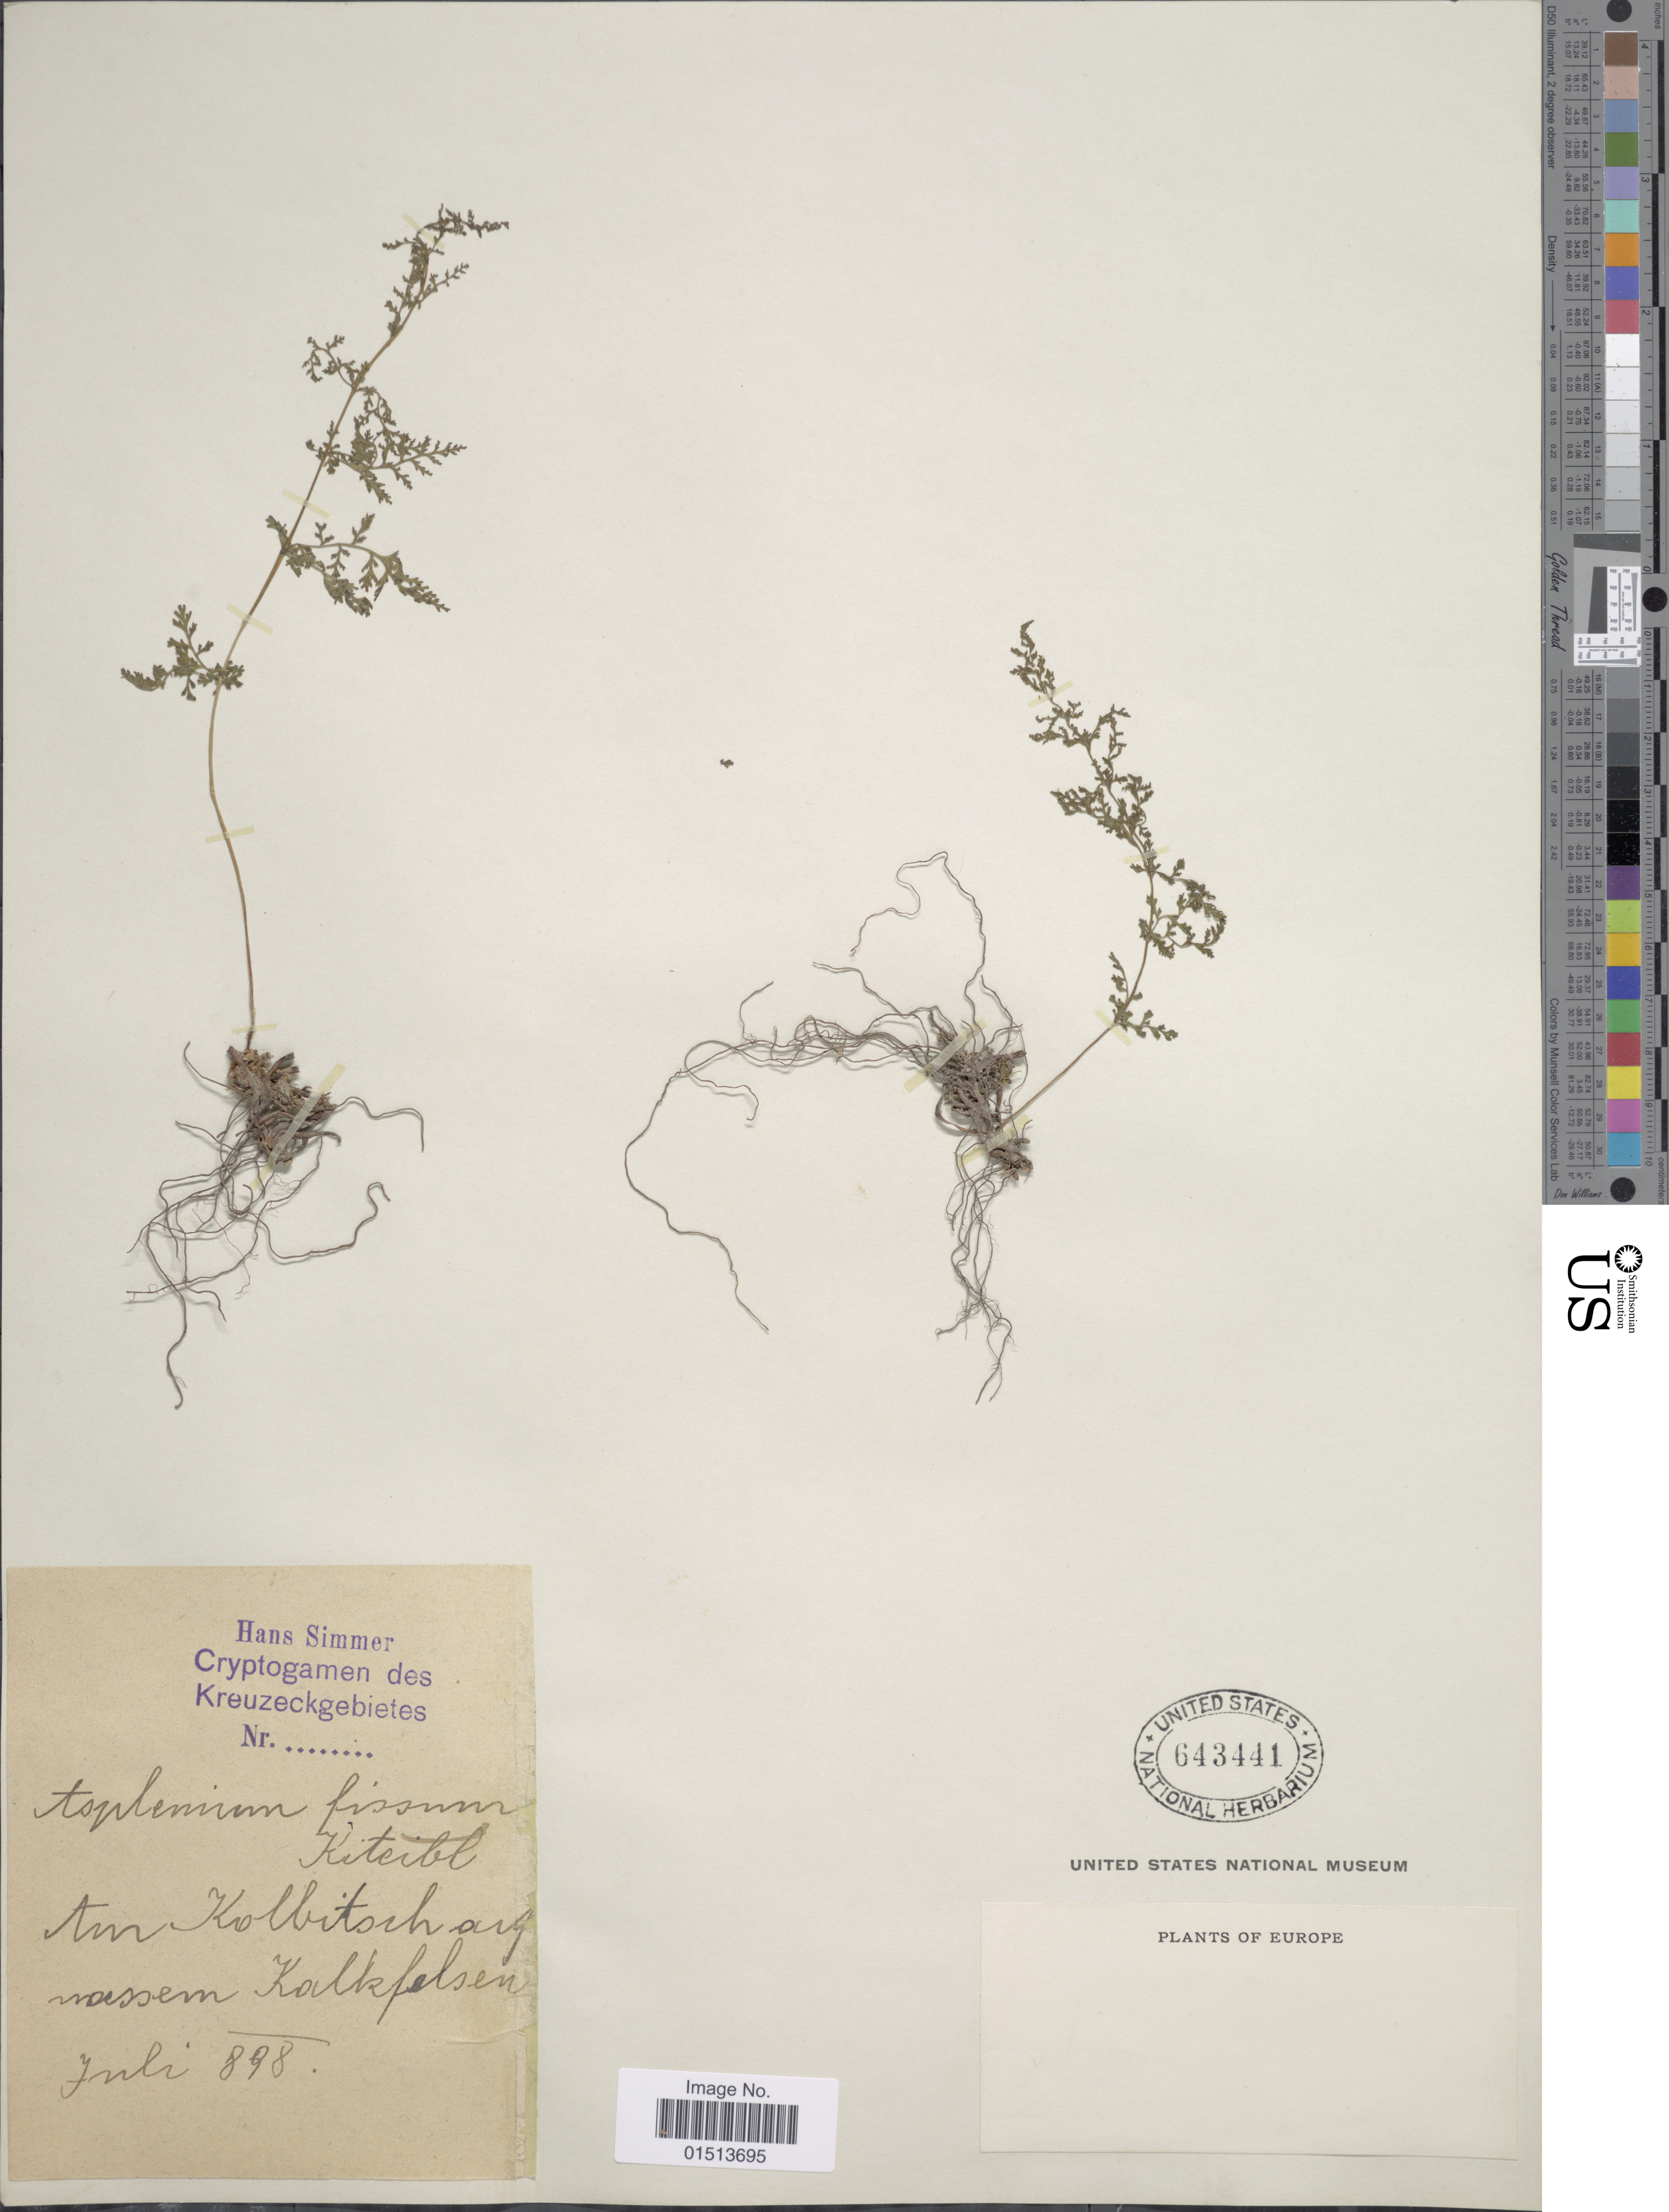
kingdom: Plantae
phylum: Tracheophyta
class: Polypodiopsida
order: Polypodiales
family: Aspleniaceae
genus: Asplenium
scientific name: Asplenium fissum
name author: Willd.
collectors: H. Simmer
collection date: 1898-07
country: Germany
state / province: Bayern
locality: Am Kolbitsch auf massem Kalkfelsen. [interpreted]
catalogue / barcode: US 643441